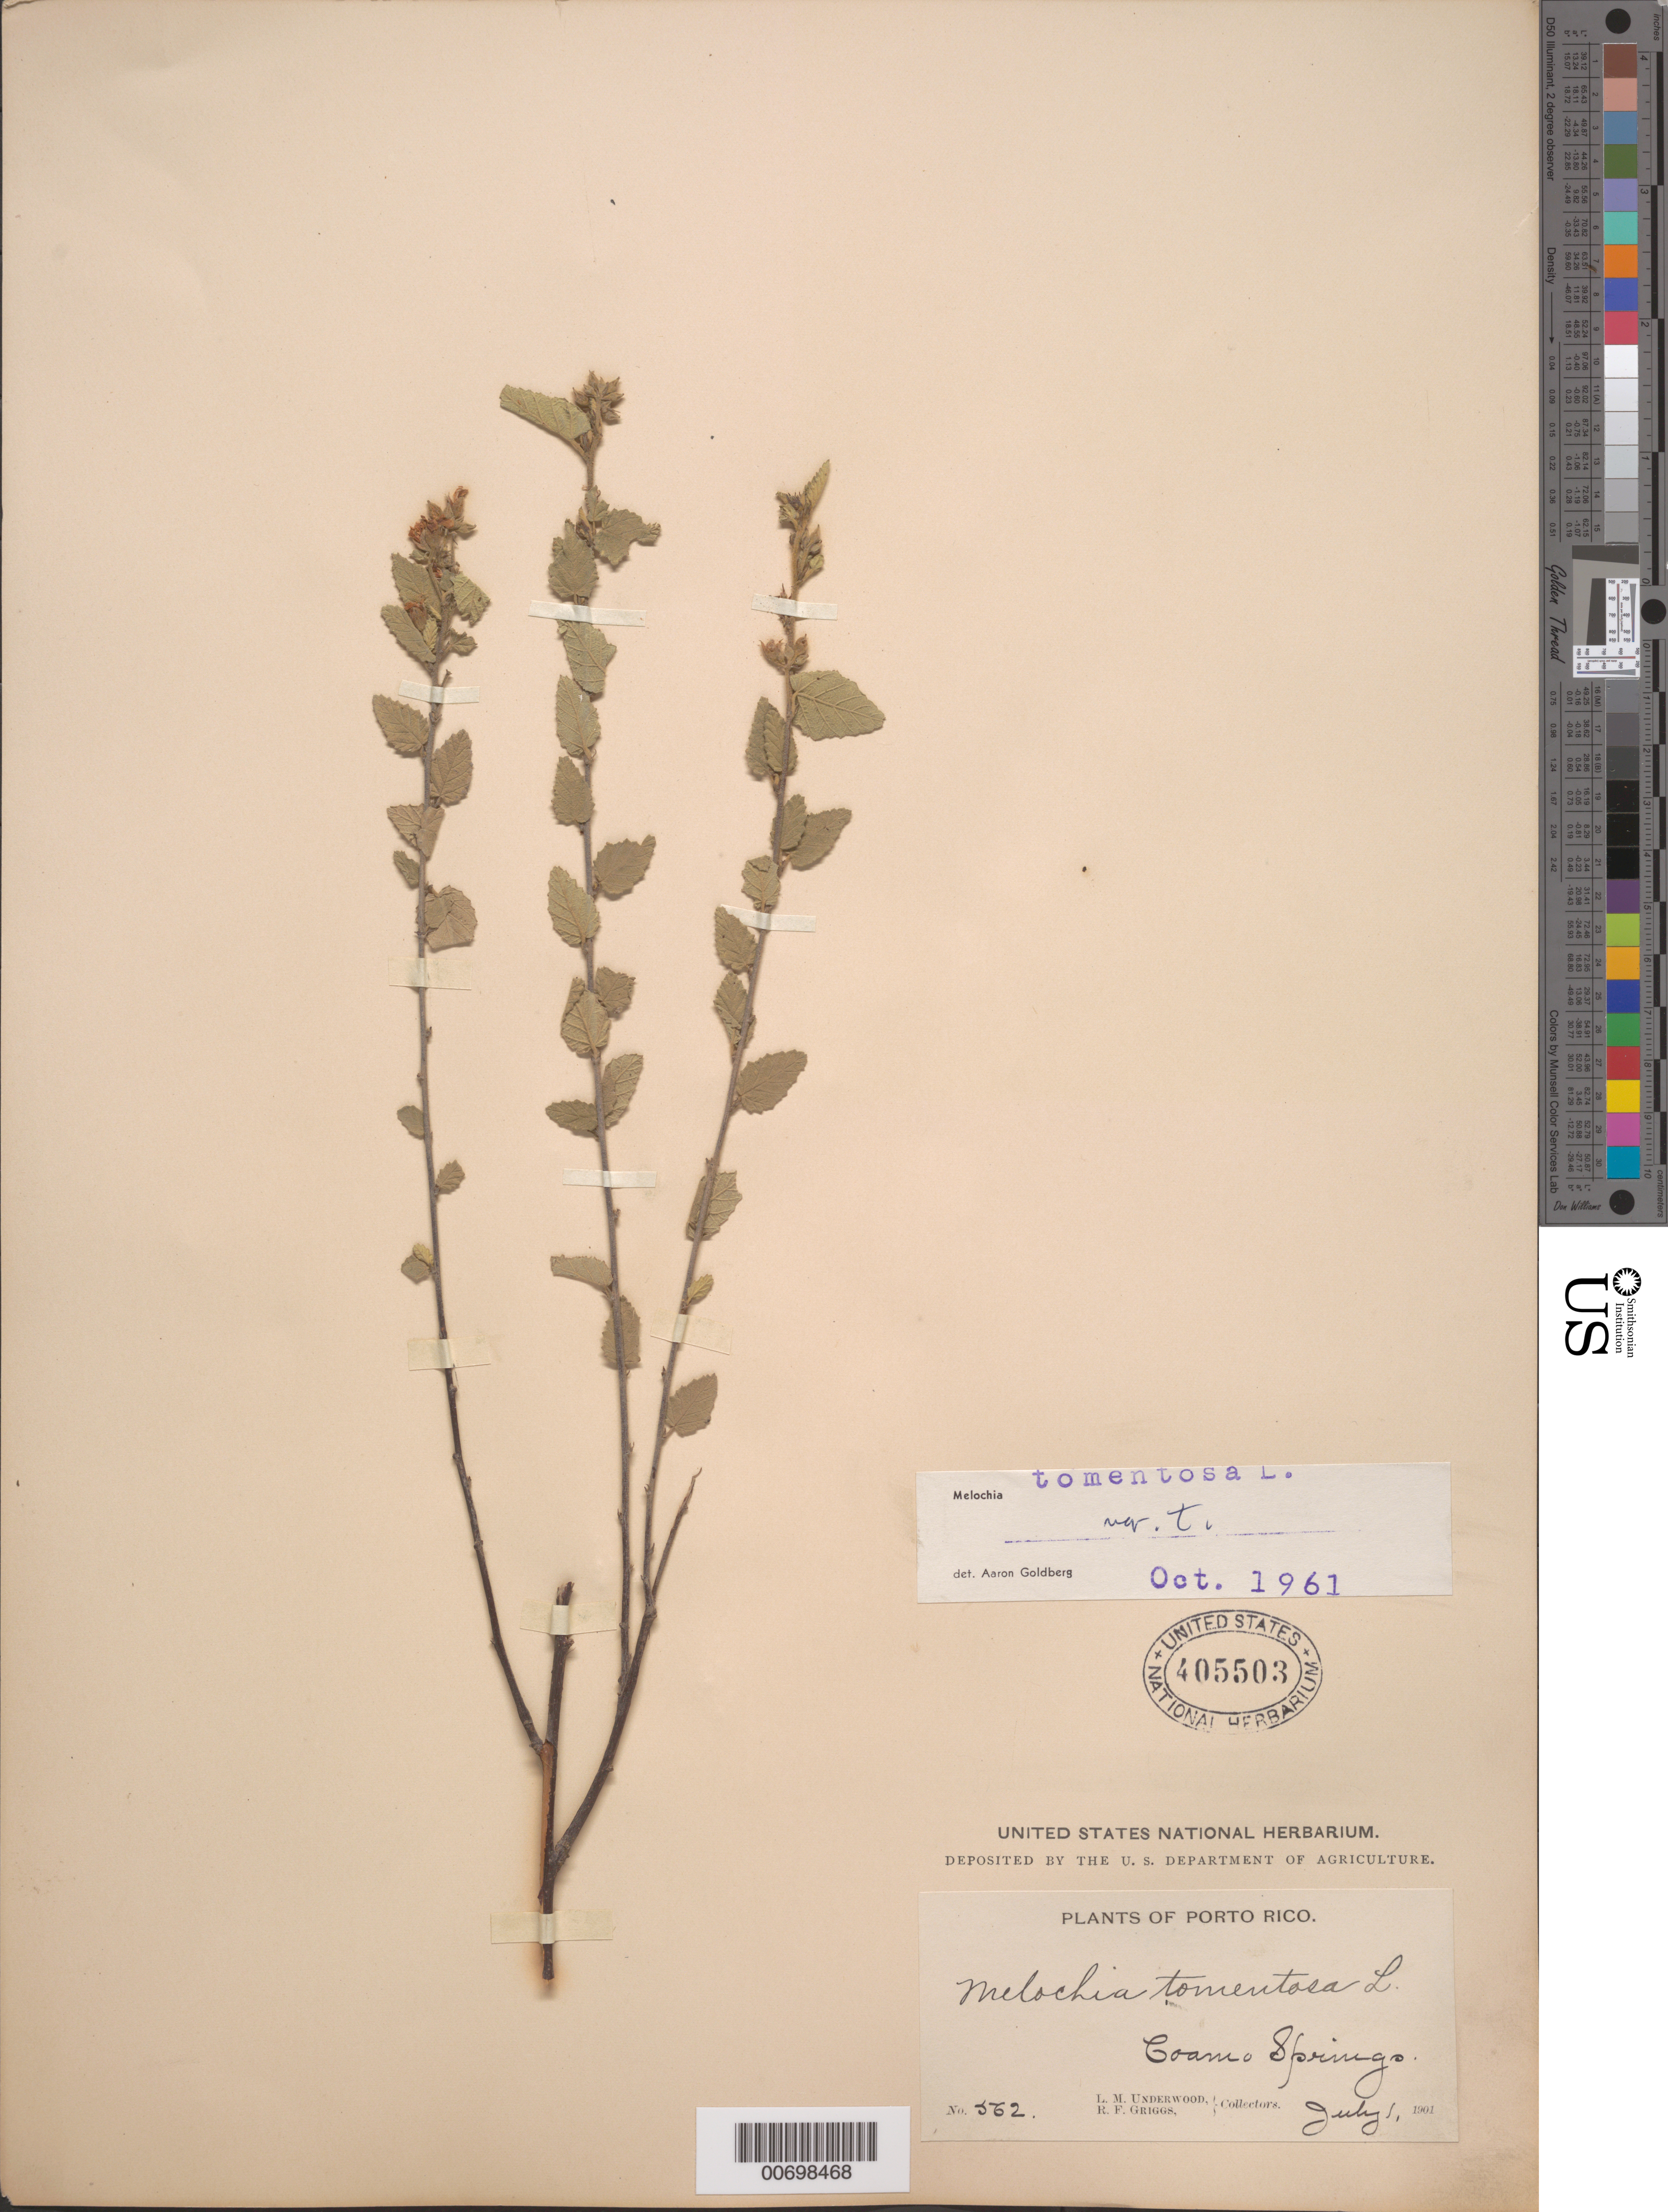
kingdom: Plantae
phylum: Tracheophyta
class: Magnoliopsida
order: Malvales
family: Malvaceae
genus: Melochia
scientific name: Melochia tomentosa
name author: L.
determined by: Goldberg, Aaron, (US), NMNH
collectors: L. M. Underwood & R. F. Griggs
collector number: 562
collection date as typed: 01 Jul 1901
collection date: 1901-07-01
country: Puerto Rico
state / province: Coamo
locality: Coamo Springs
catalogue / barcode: US 405503